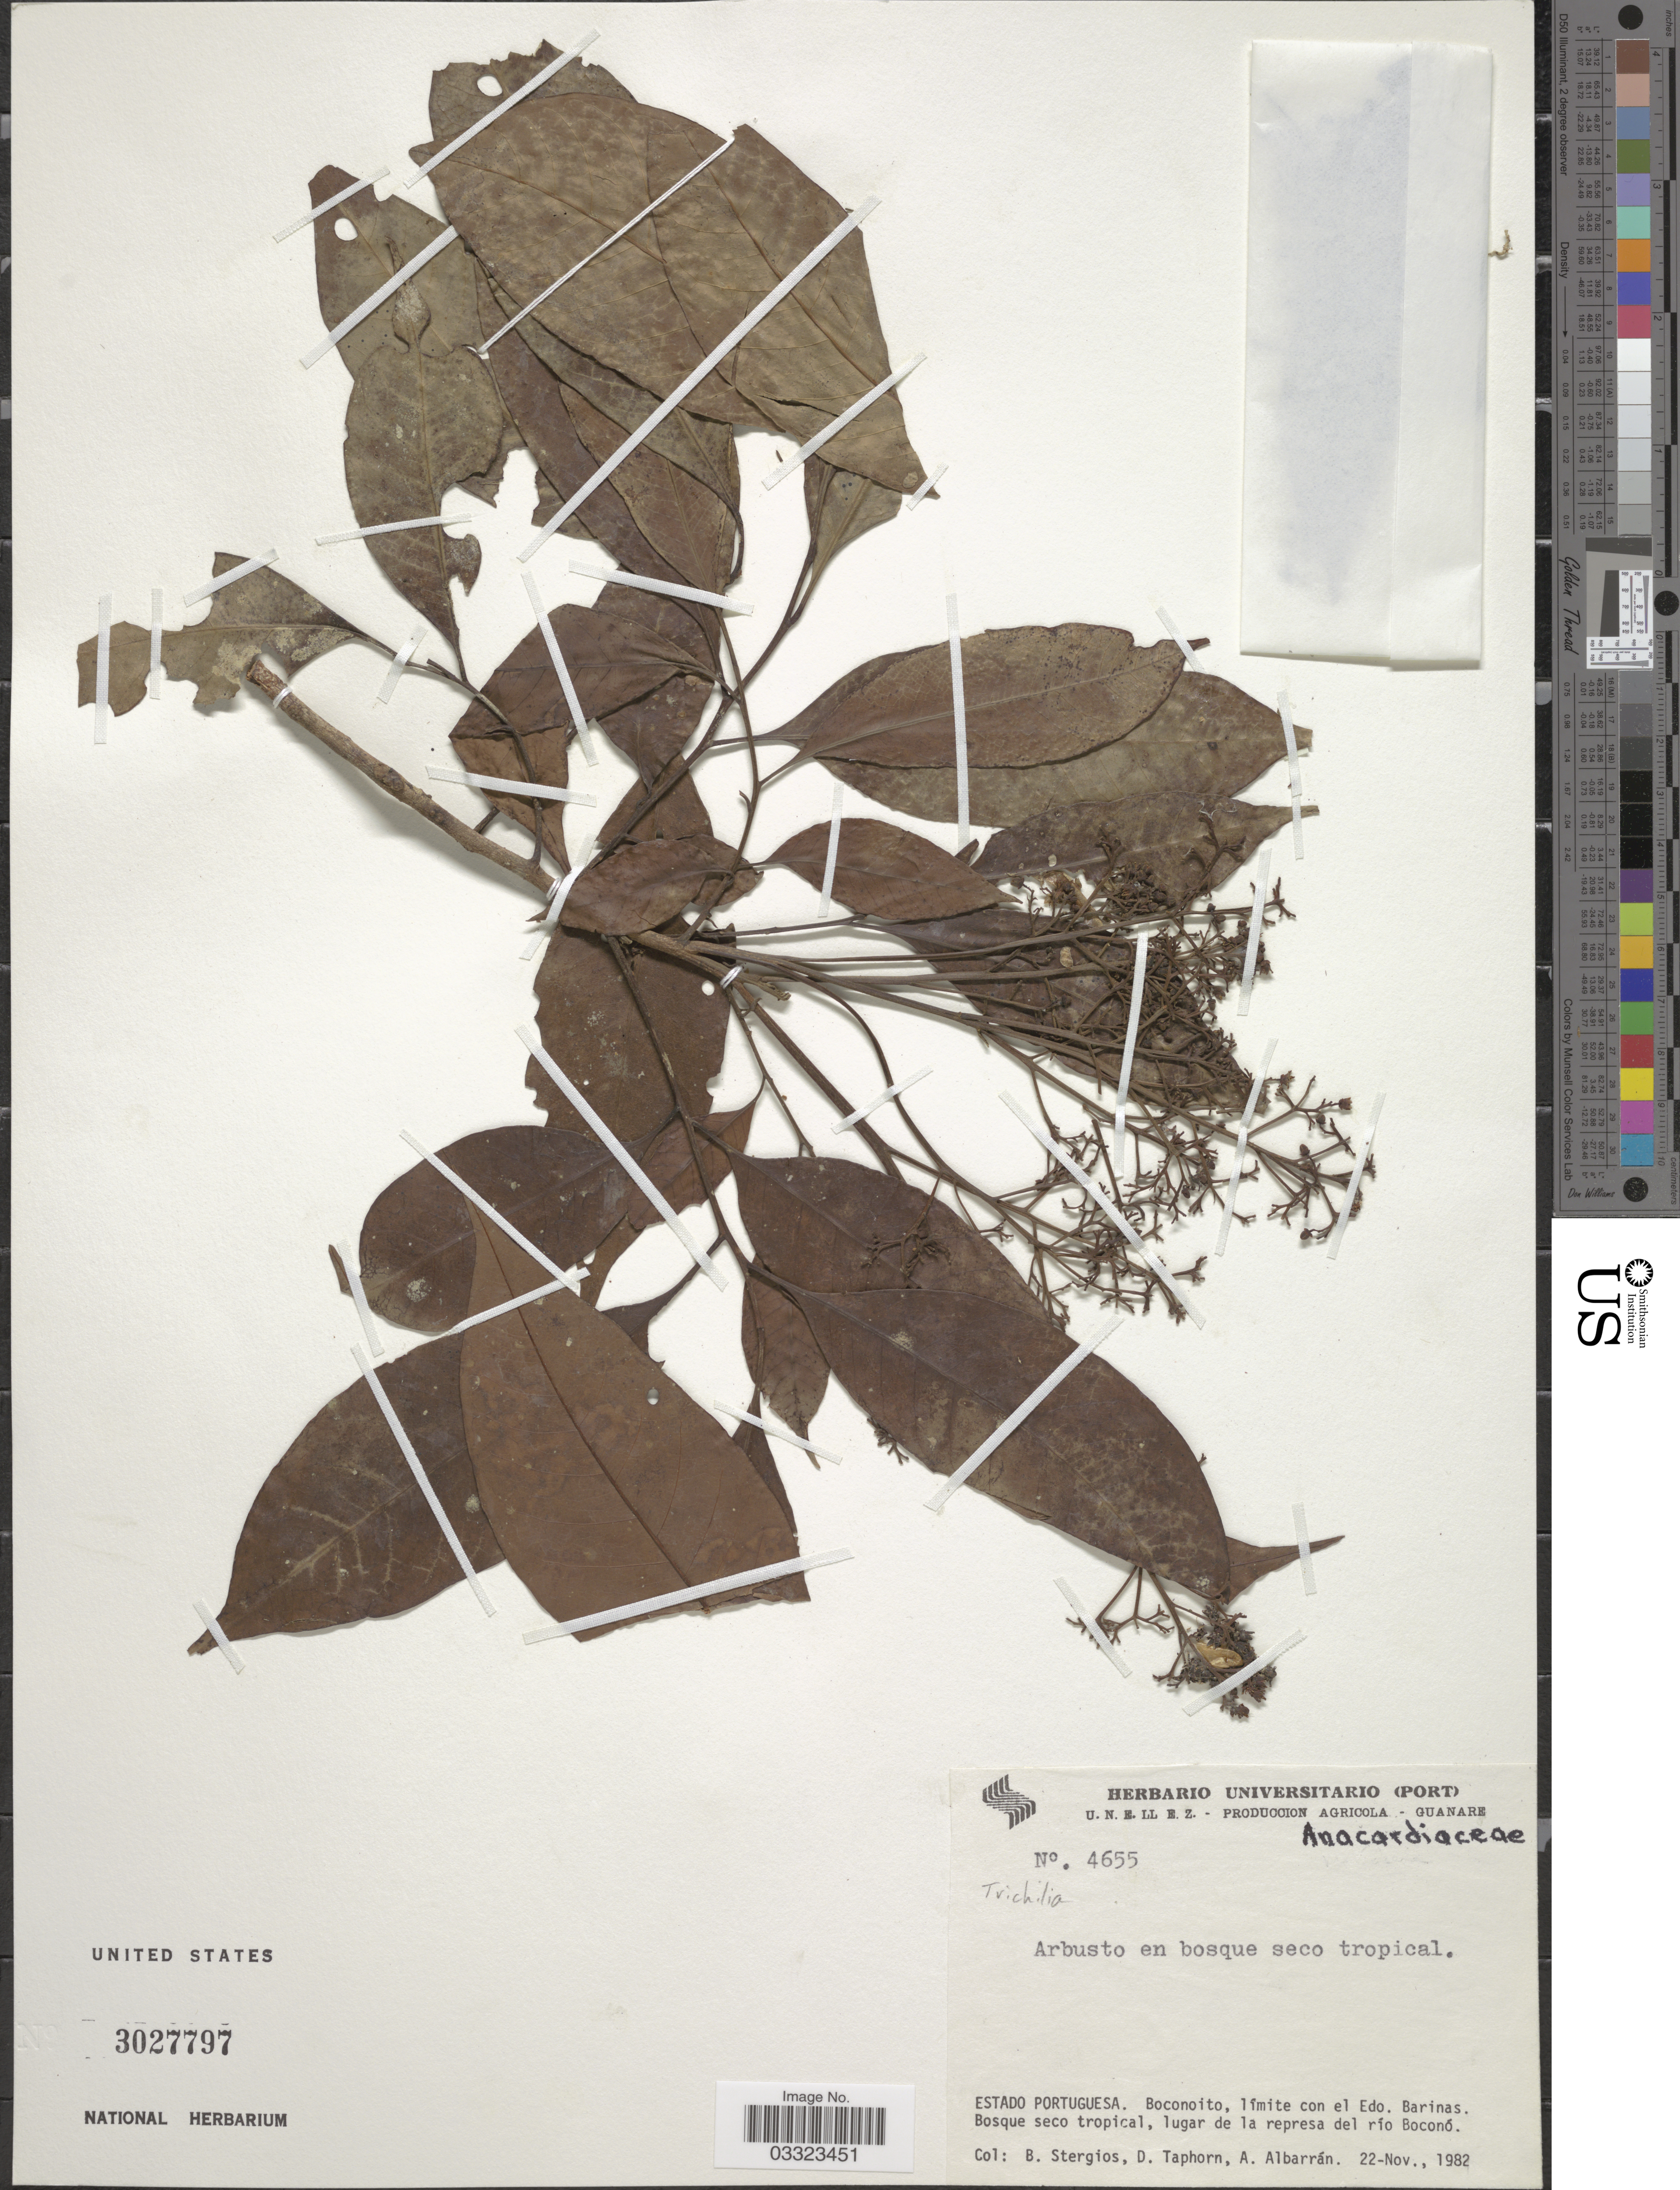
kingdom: Plantae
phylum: Tracheophyta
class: Magnoliopsida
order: Sapindales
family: Meliaceae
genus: Trichilia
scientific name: Trichilia sp.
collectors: B. G. Stergios, D. Taphorn & A. Albarrán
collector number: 4655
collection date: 1982-11-22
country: Venezuela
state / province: Portuguesa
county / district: San Genaro de Boconoito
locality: Boconoito, límite con el Edo. Barinas, lugar de la represa del río Boconó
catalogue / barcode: US 3027797